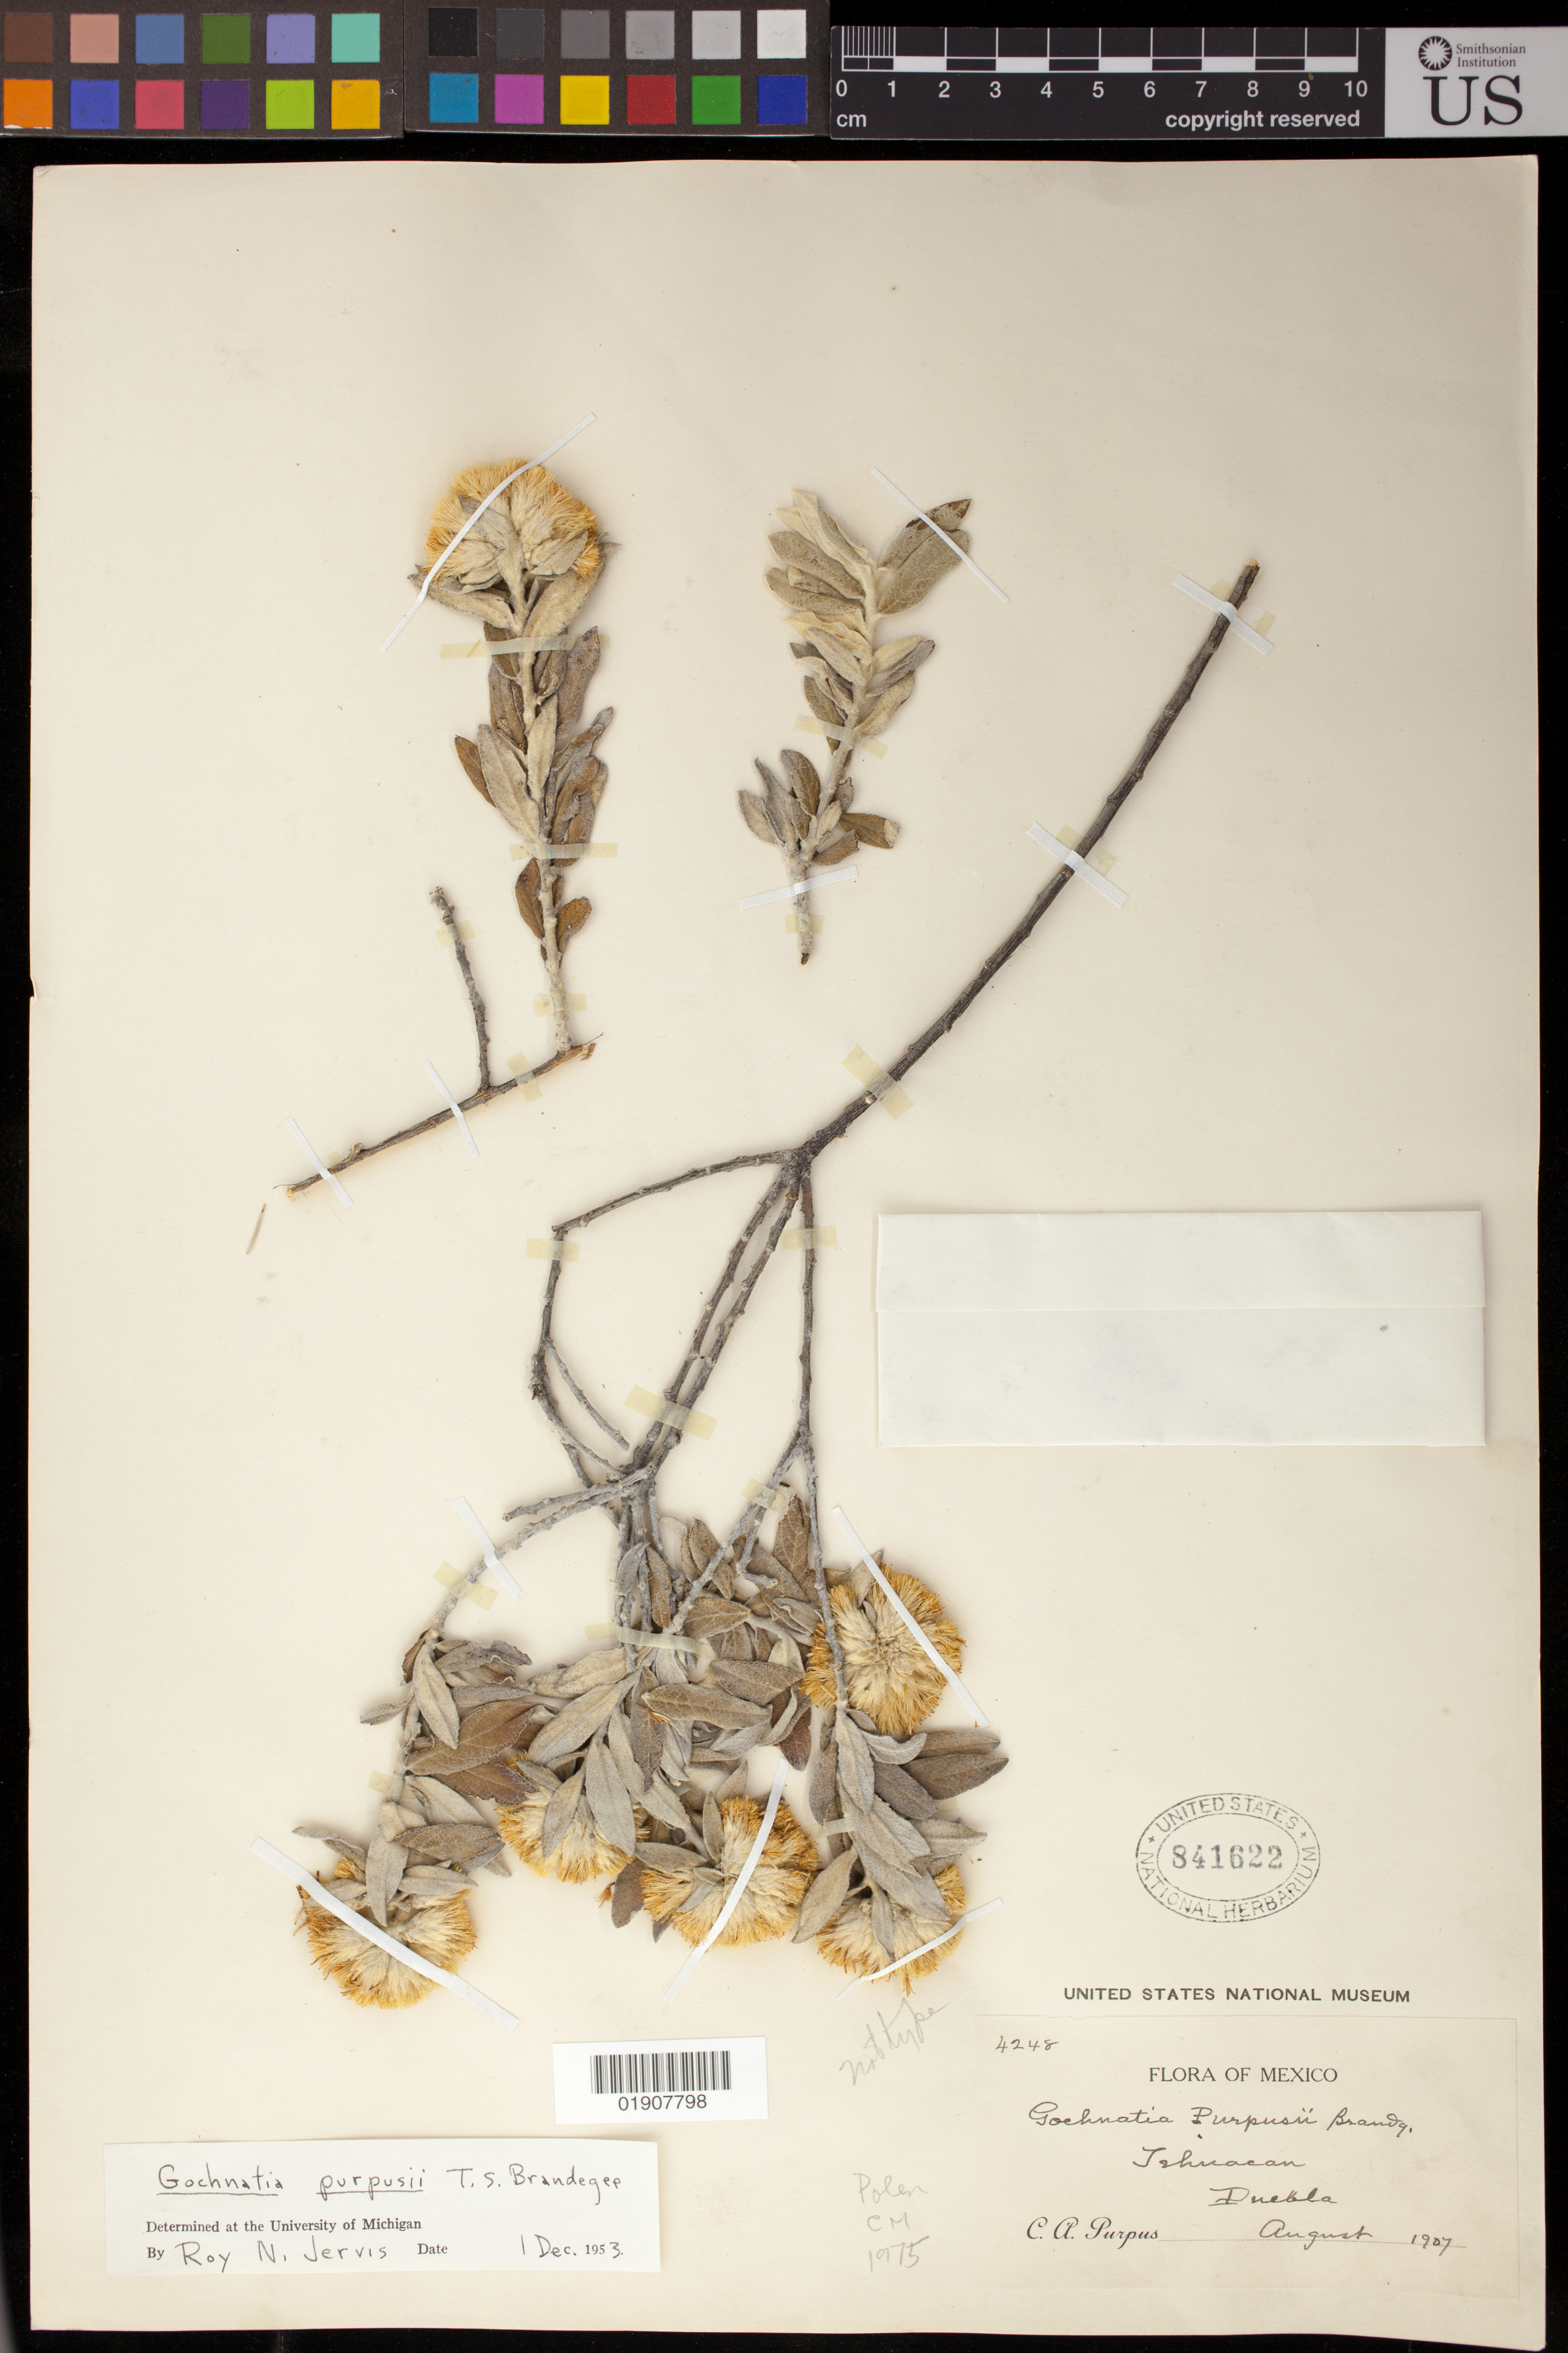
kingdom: Plantae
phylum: Tracheophyta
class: Magnoliopsida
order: Asterales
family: Asteraceae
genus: Gochnatia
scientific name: Gochnatia purpusii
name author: Brandegee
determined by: Jervis, R. N.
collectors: C. A. Purpus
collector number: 4248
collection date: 1907-08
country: Mexico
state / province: Puebla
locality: Tehuacan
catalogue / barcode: US 841622